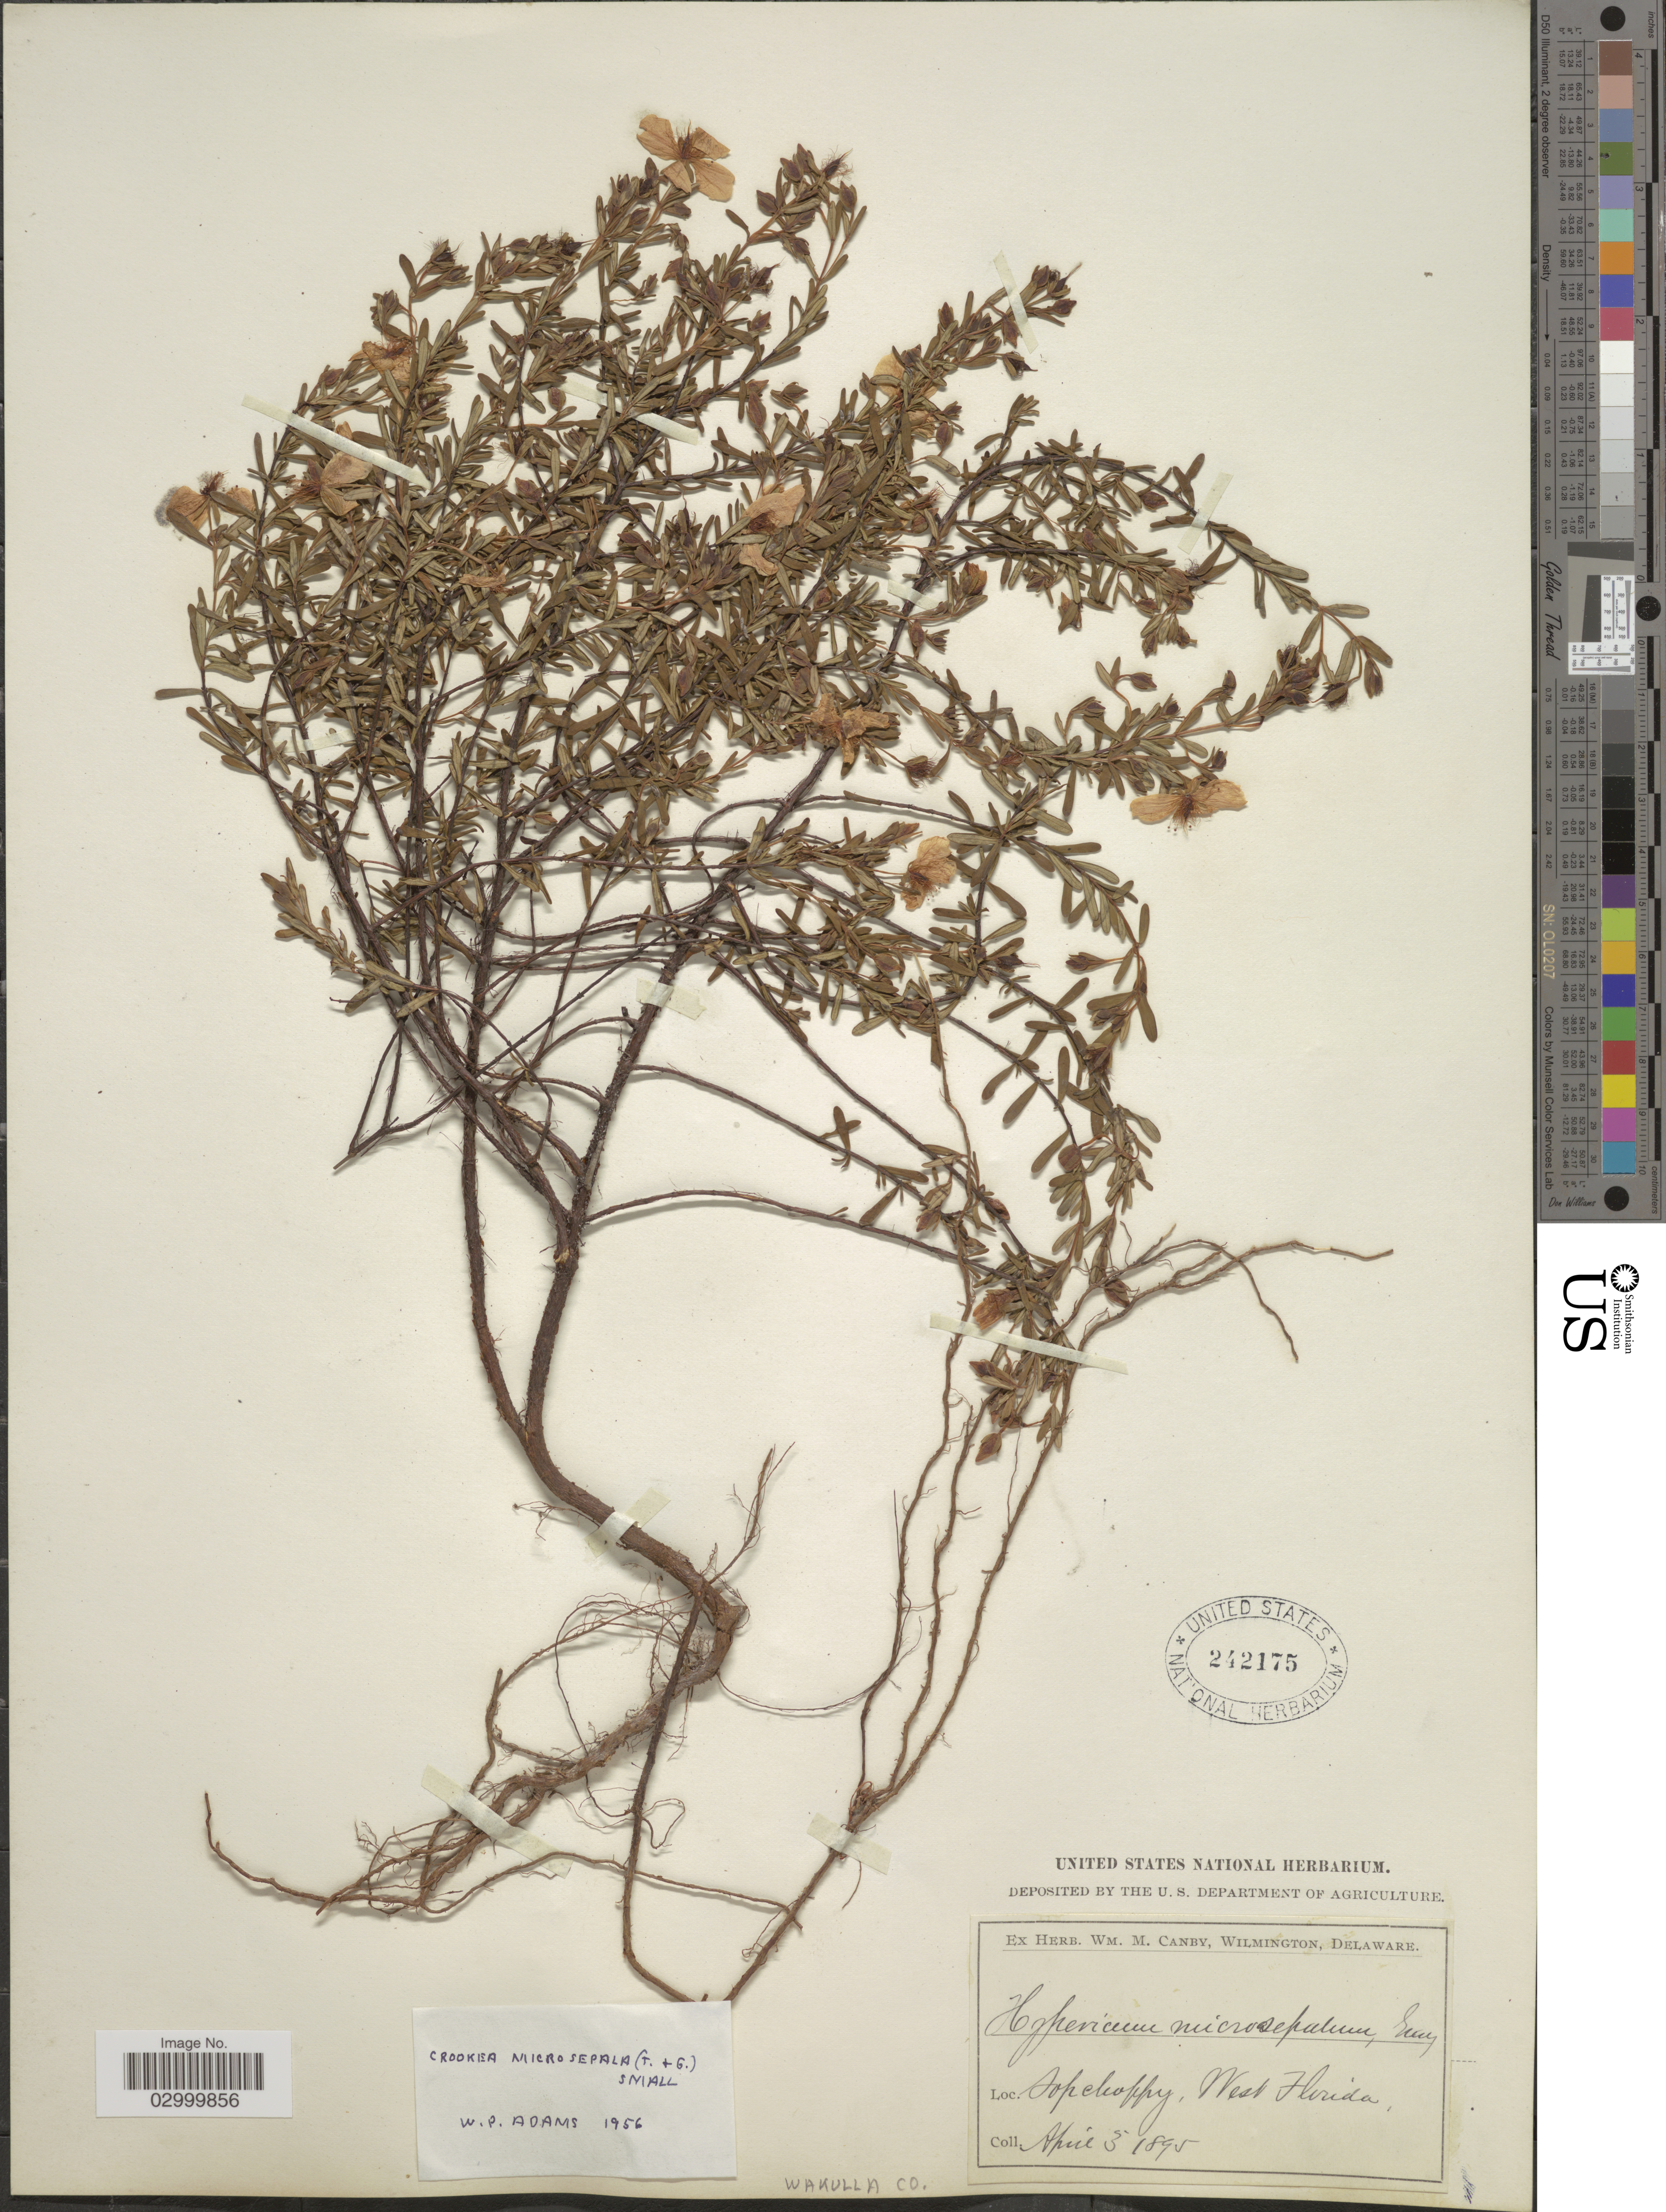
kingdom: Plantae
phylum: Tracheophyta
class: Magnoliopsida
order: Malpighiales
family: Hypericaceae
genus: Hypericum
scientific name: Hypericum microsepalum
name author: (Torr. & A. Gray) A. Gray ex S. Watson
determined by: Strong, Mark T., (BOT), Smithsonian Institution - National Museum of Natural History (UNITED STATES)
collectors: W. M. Canby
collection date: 1895-04-05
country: United States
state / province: Florida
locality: Sopchoppy, West Florida. Wakulla Co.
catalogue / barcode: US 242175